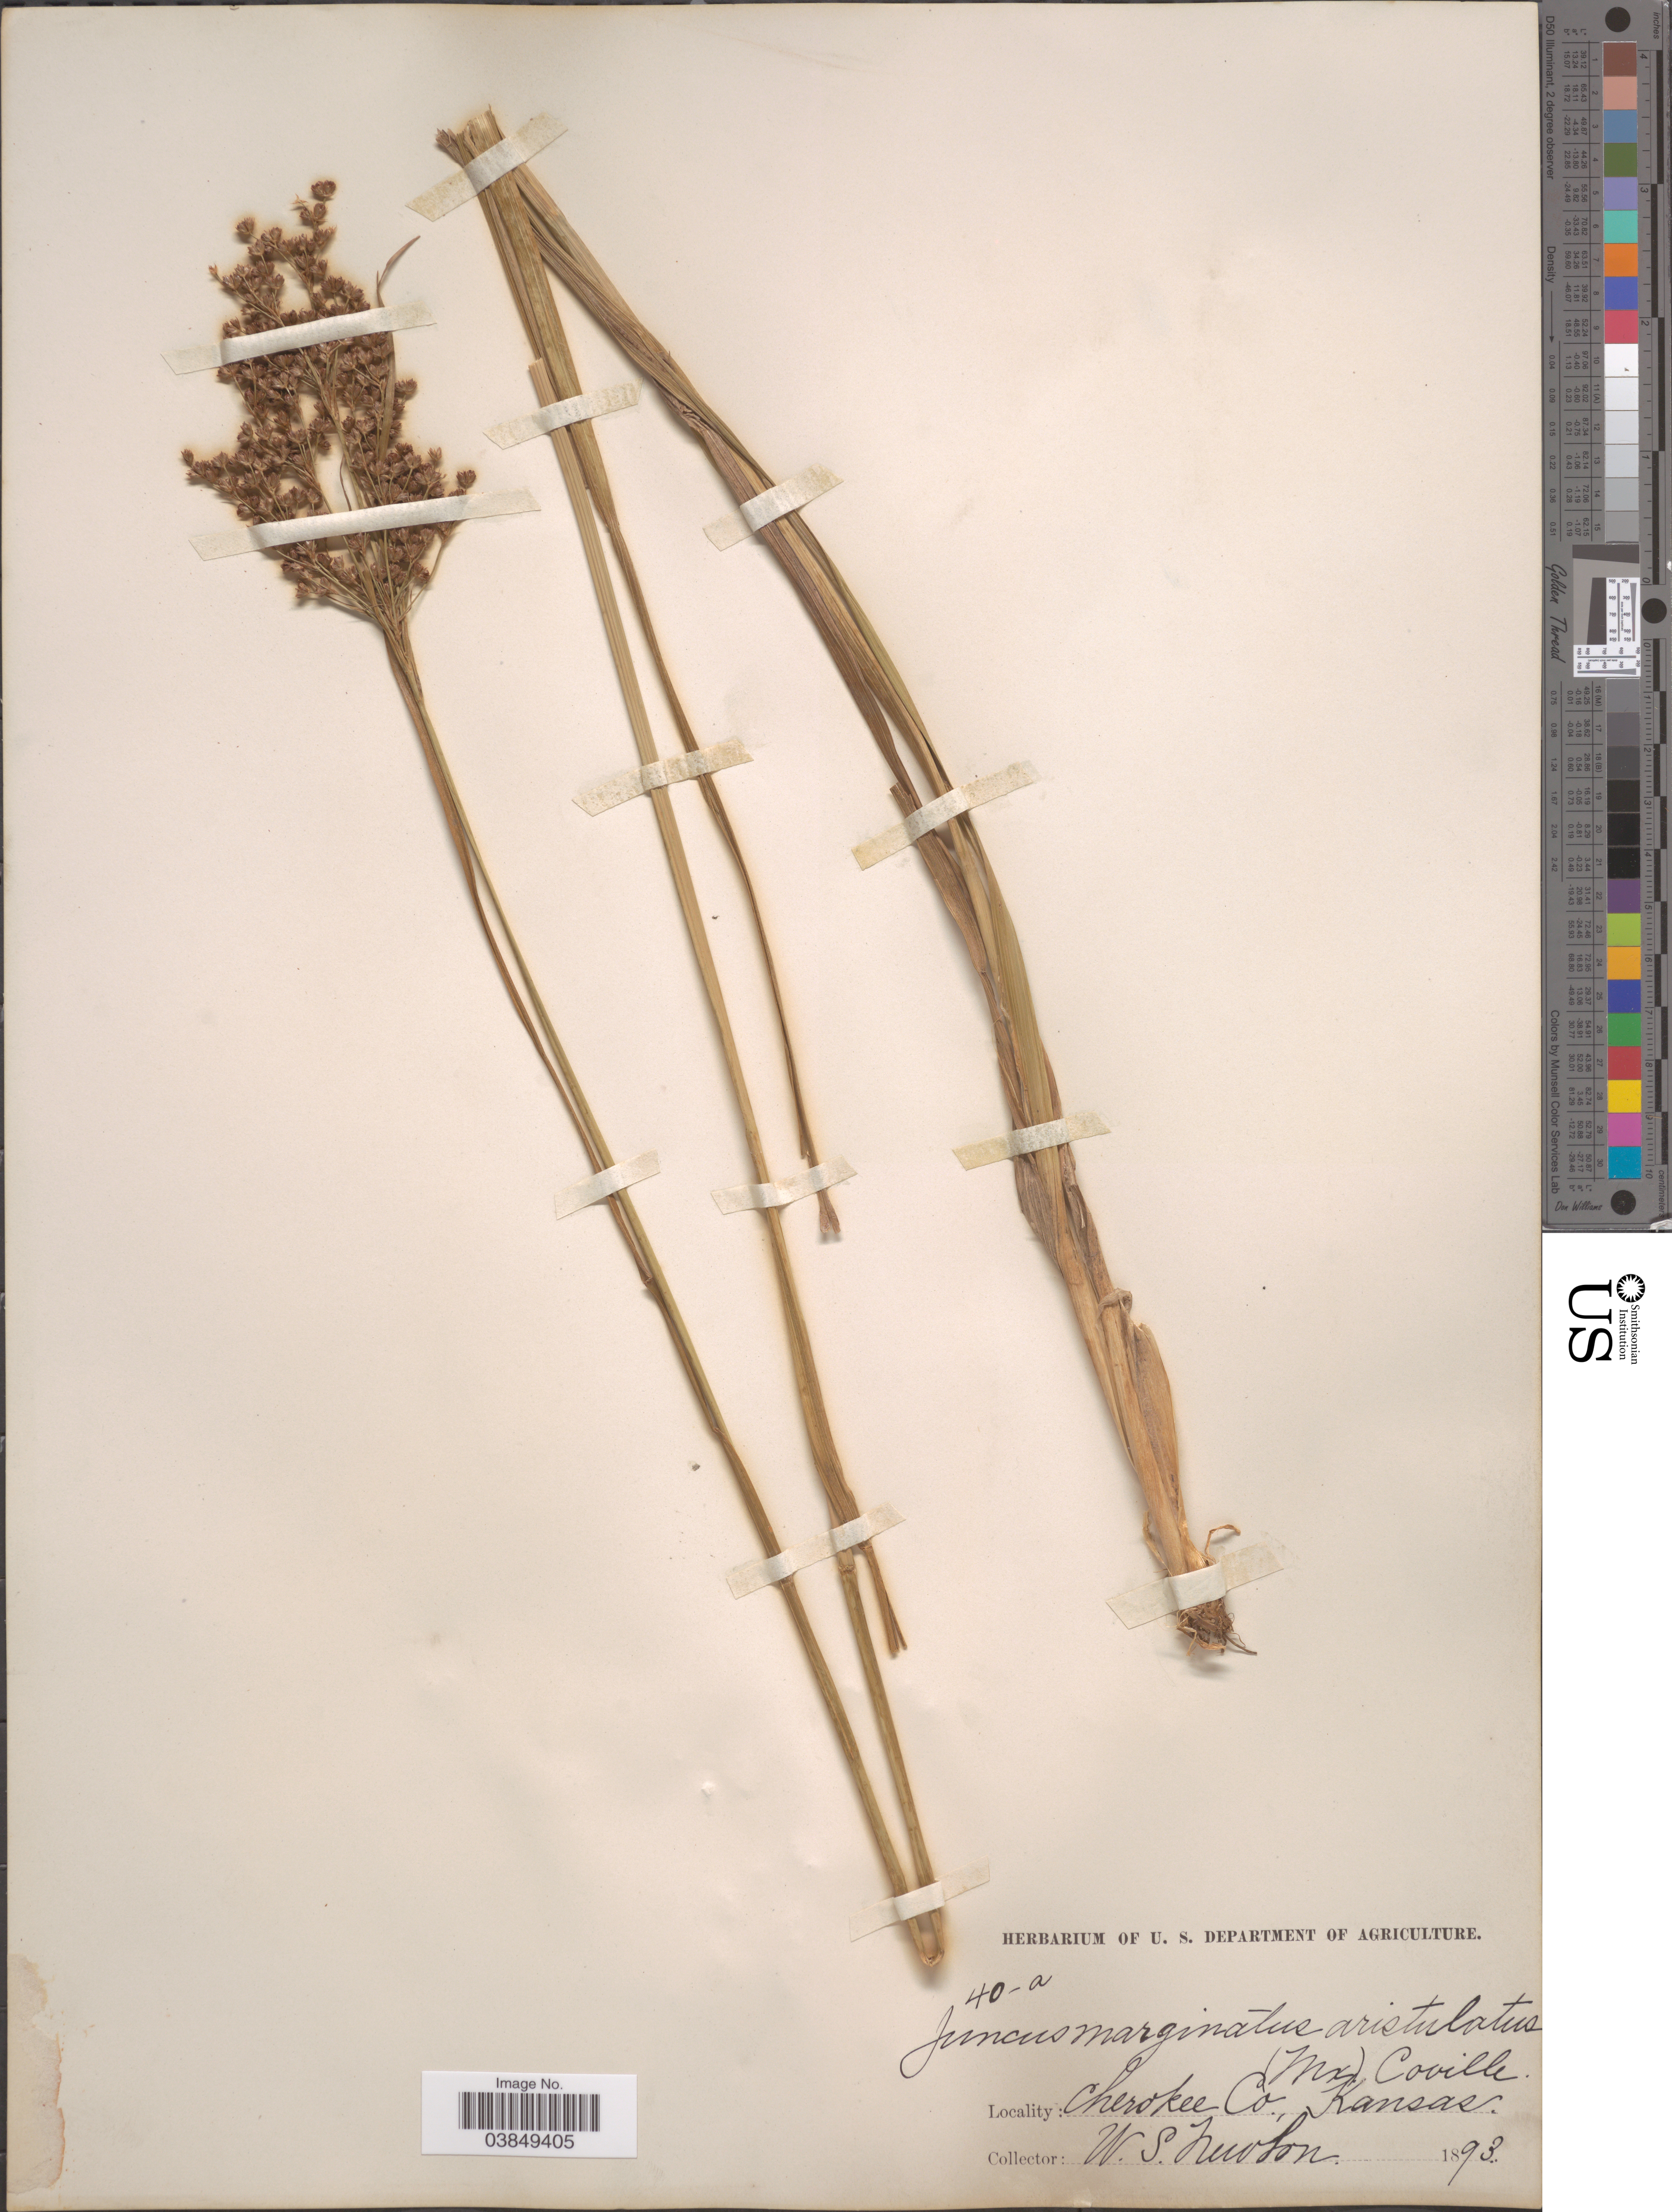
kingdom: Plantae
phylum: Tracheophyta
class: Liliopsida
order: Poales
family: Juncaceae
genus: Juncus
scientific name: Juncus aristulatus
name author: Michx.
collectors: W. Newton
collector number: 40-a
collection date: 1893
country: United States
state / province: Kansas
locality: Cherokee Co.